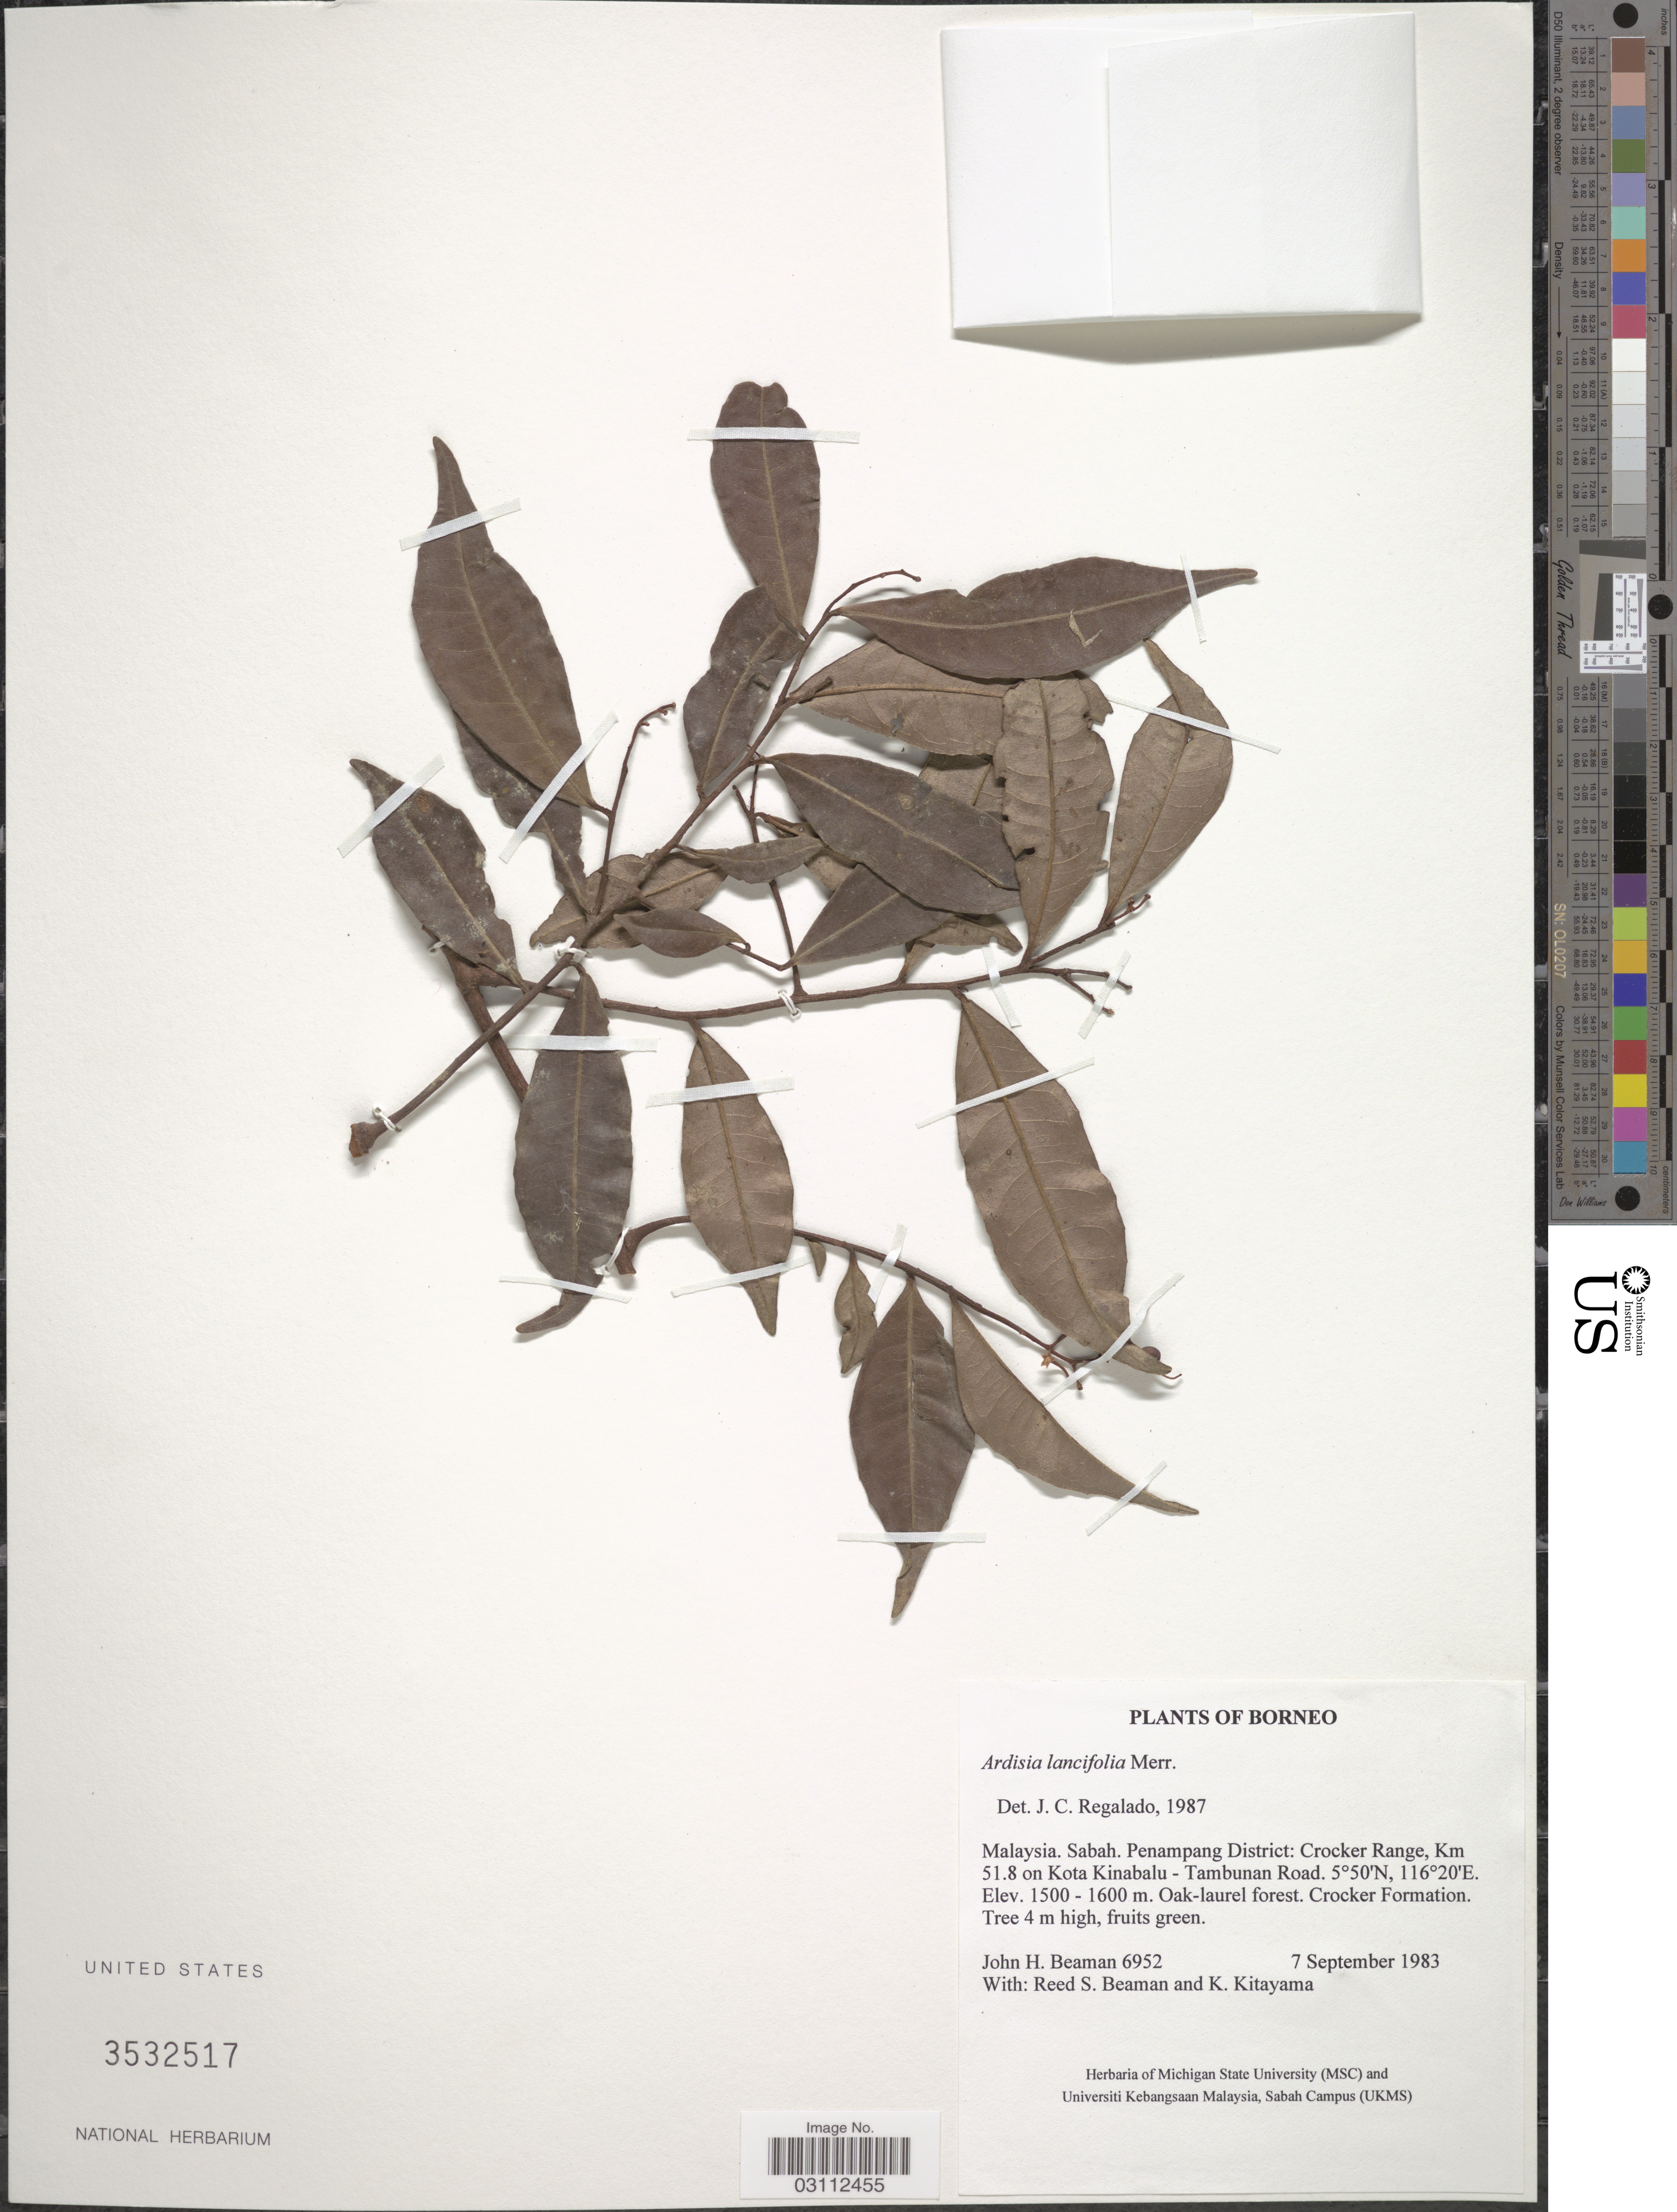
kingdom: Plantae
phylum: Tracheophyta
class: Magnoliopsida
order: Ericales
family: Primulaceae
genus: Ardisia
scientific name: Ardisia lancifolia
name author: Merr.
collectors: J. H. Beaman, R. S. Beaman & K. Kitayama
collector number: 6952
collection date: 1983-09-07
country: Malaysia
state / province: Sabah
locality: Borneo. Penampang District: Crocker Range, Km 51.8 on Kota Kinabalu - Tambuan Road.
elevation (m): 1500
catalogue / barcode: US 3532517